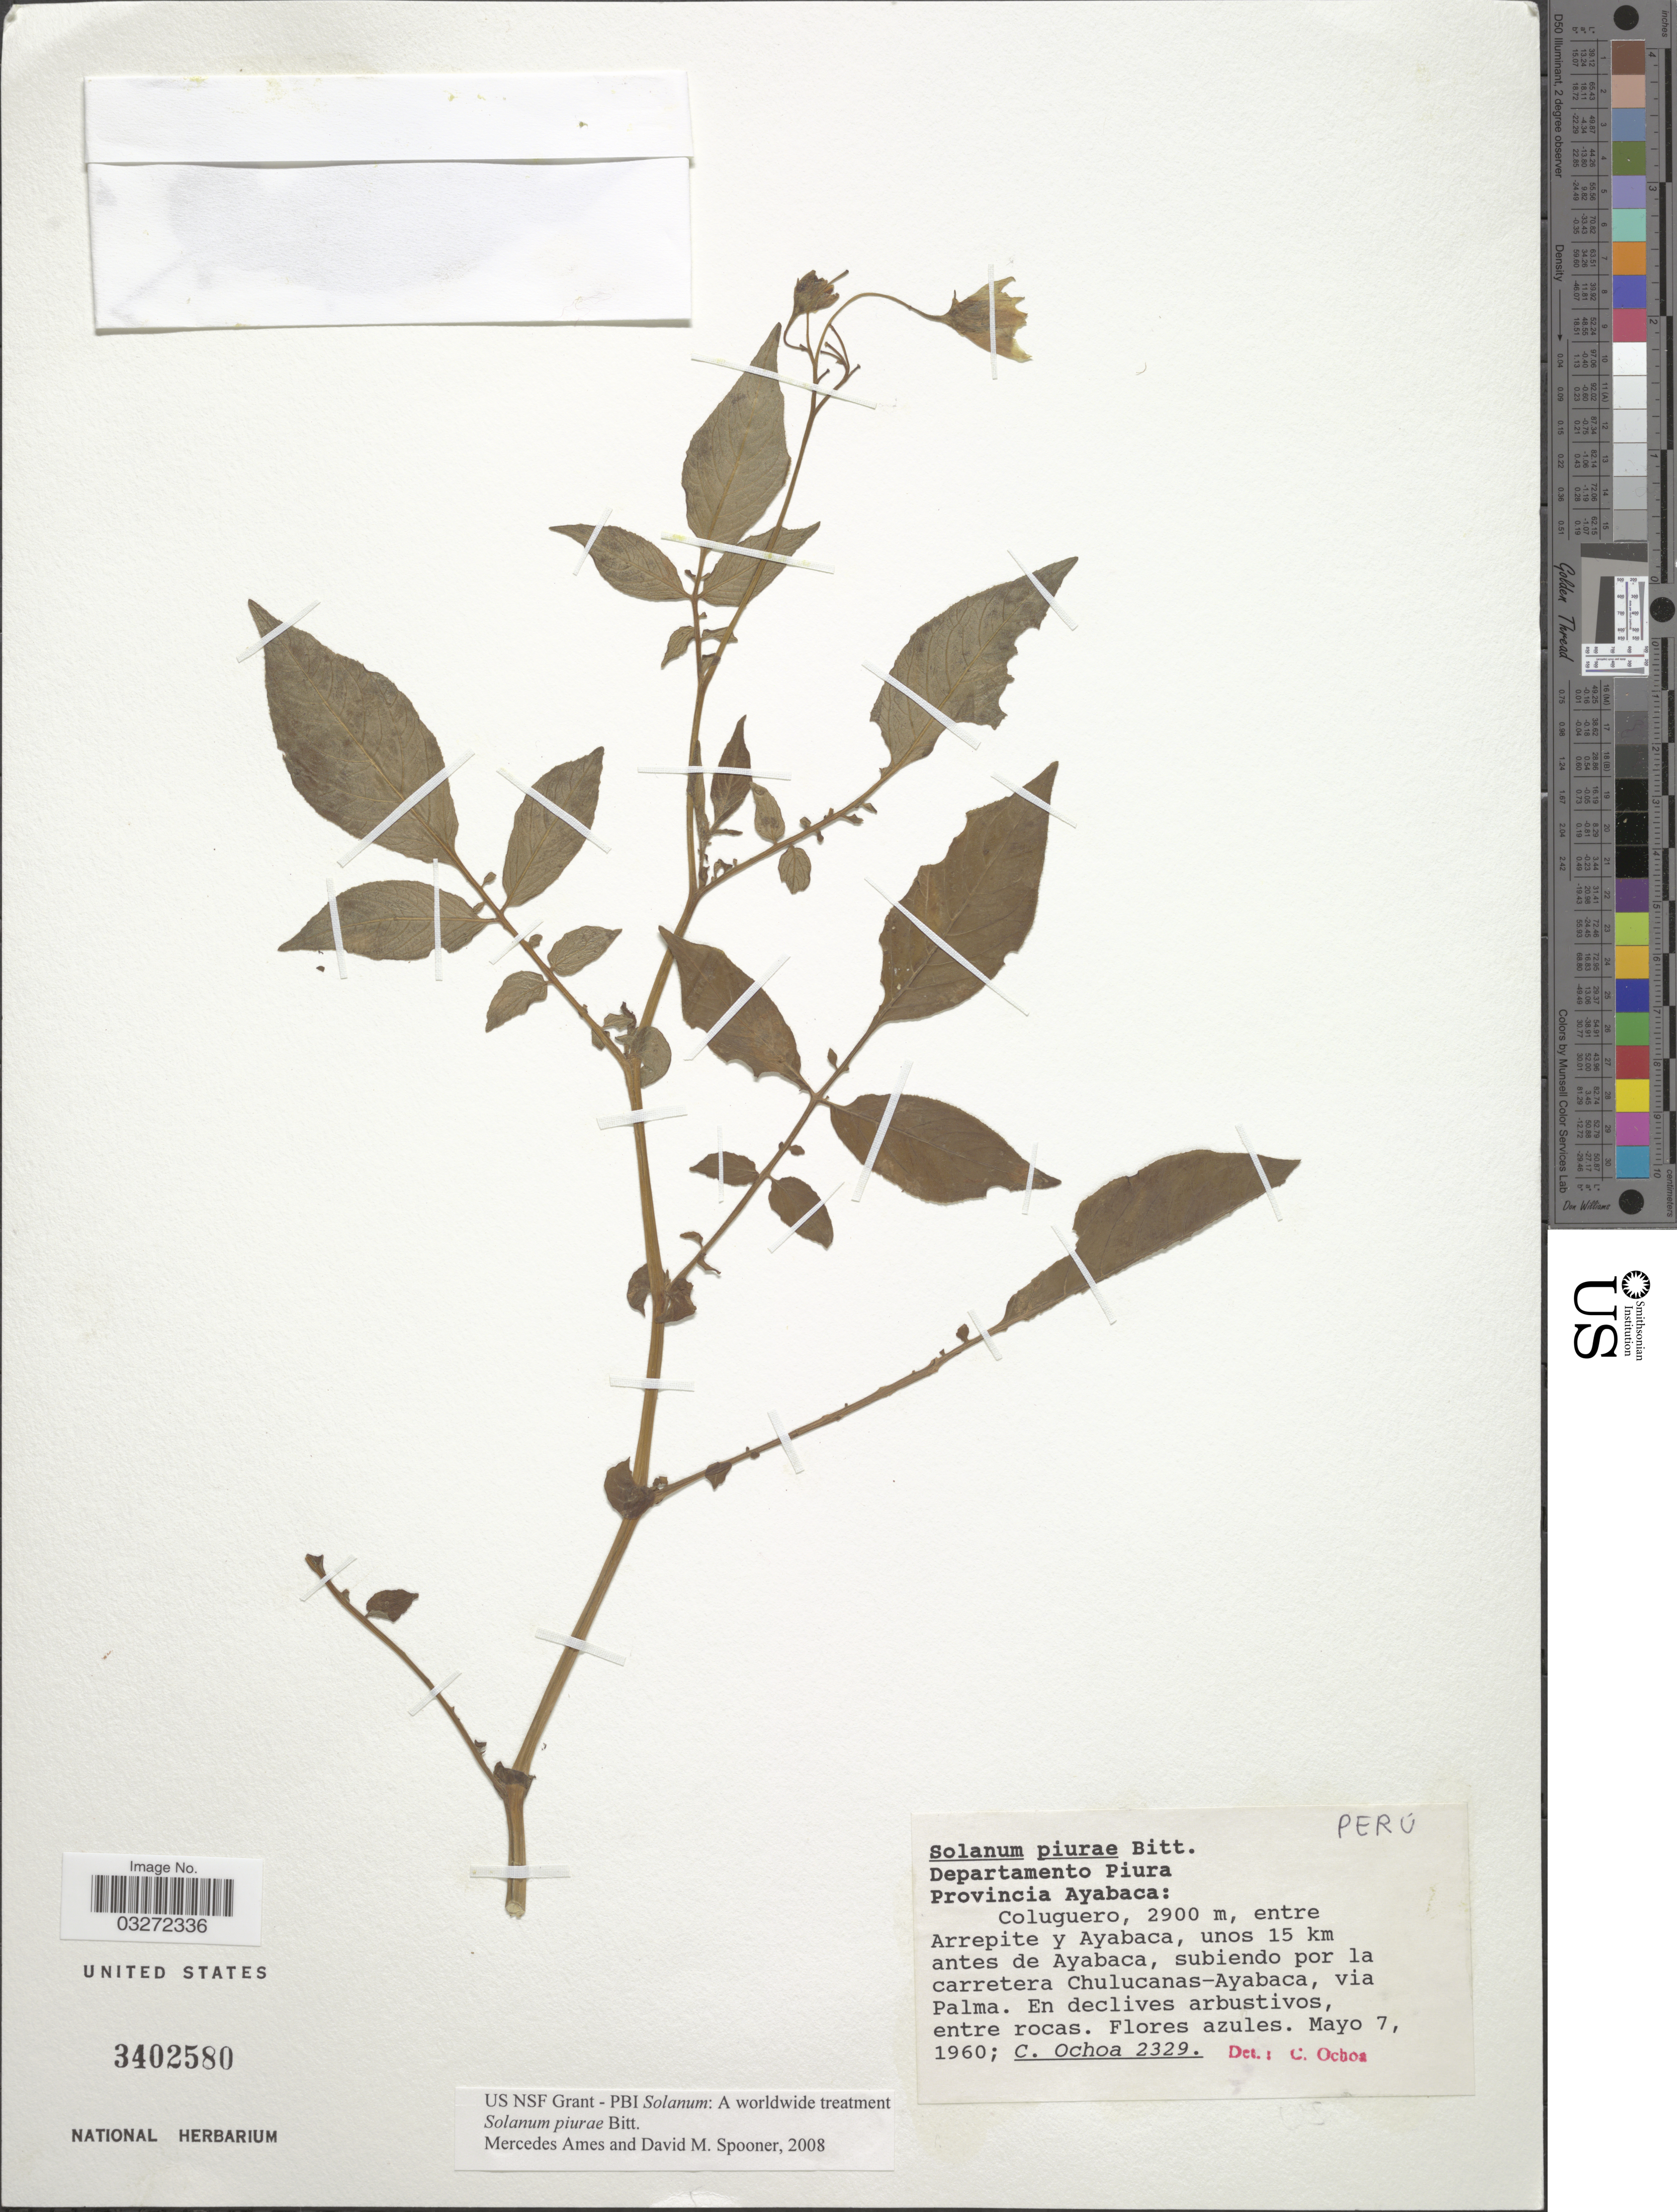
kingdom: Plantae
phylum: Tracheophyta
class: Magnoliopsida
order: Solanales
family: Solanaceae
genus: Solanum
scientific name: Solanum piurae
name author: Bitter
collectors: C. Ochoa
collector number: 2329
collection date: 1960-05-07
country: Peru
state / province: Piura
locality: Departamento Piura, Provincia Ayabaca, Coluguero, entre Arrepite y Ayabaca, unos 15 km antes de Ayabaca, subiendo por la carretera Chulucanas-Ayabaca, via Palma.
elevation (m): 2900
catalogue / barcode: US 3402580